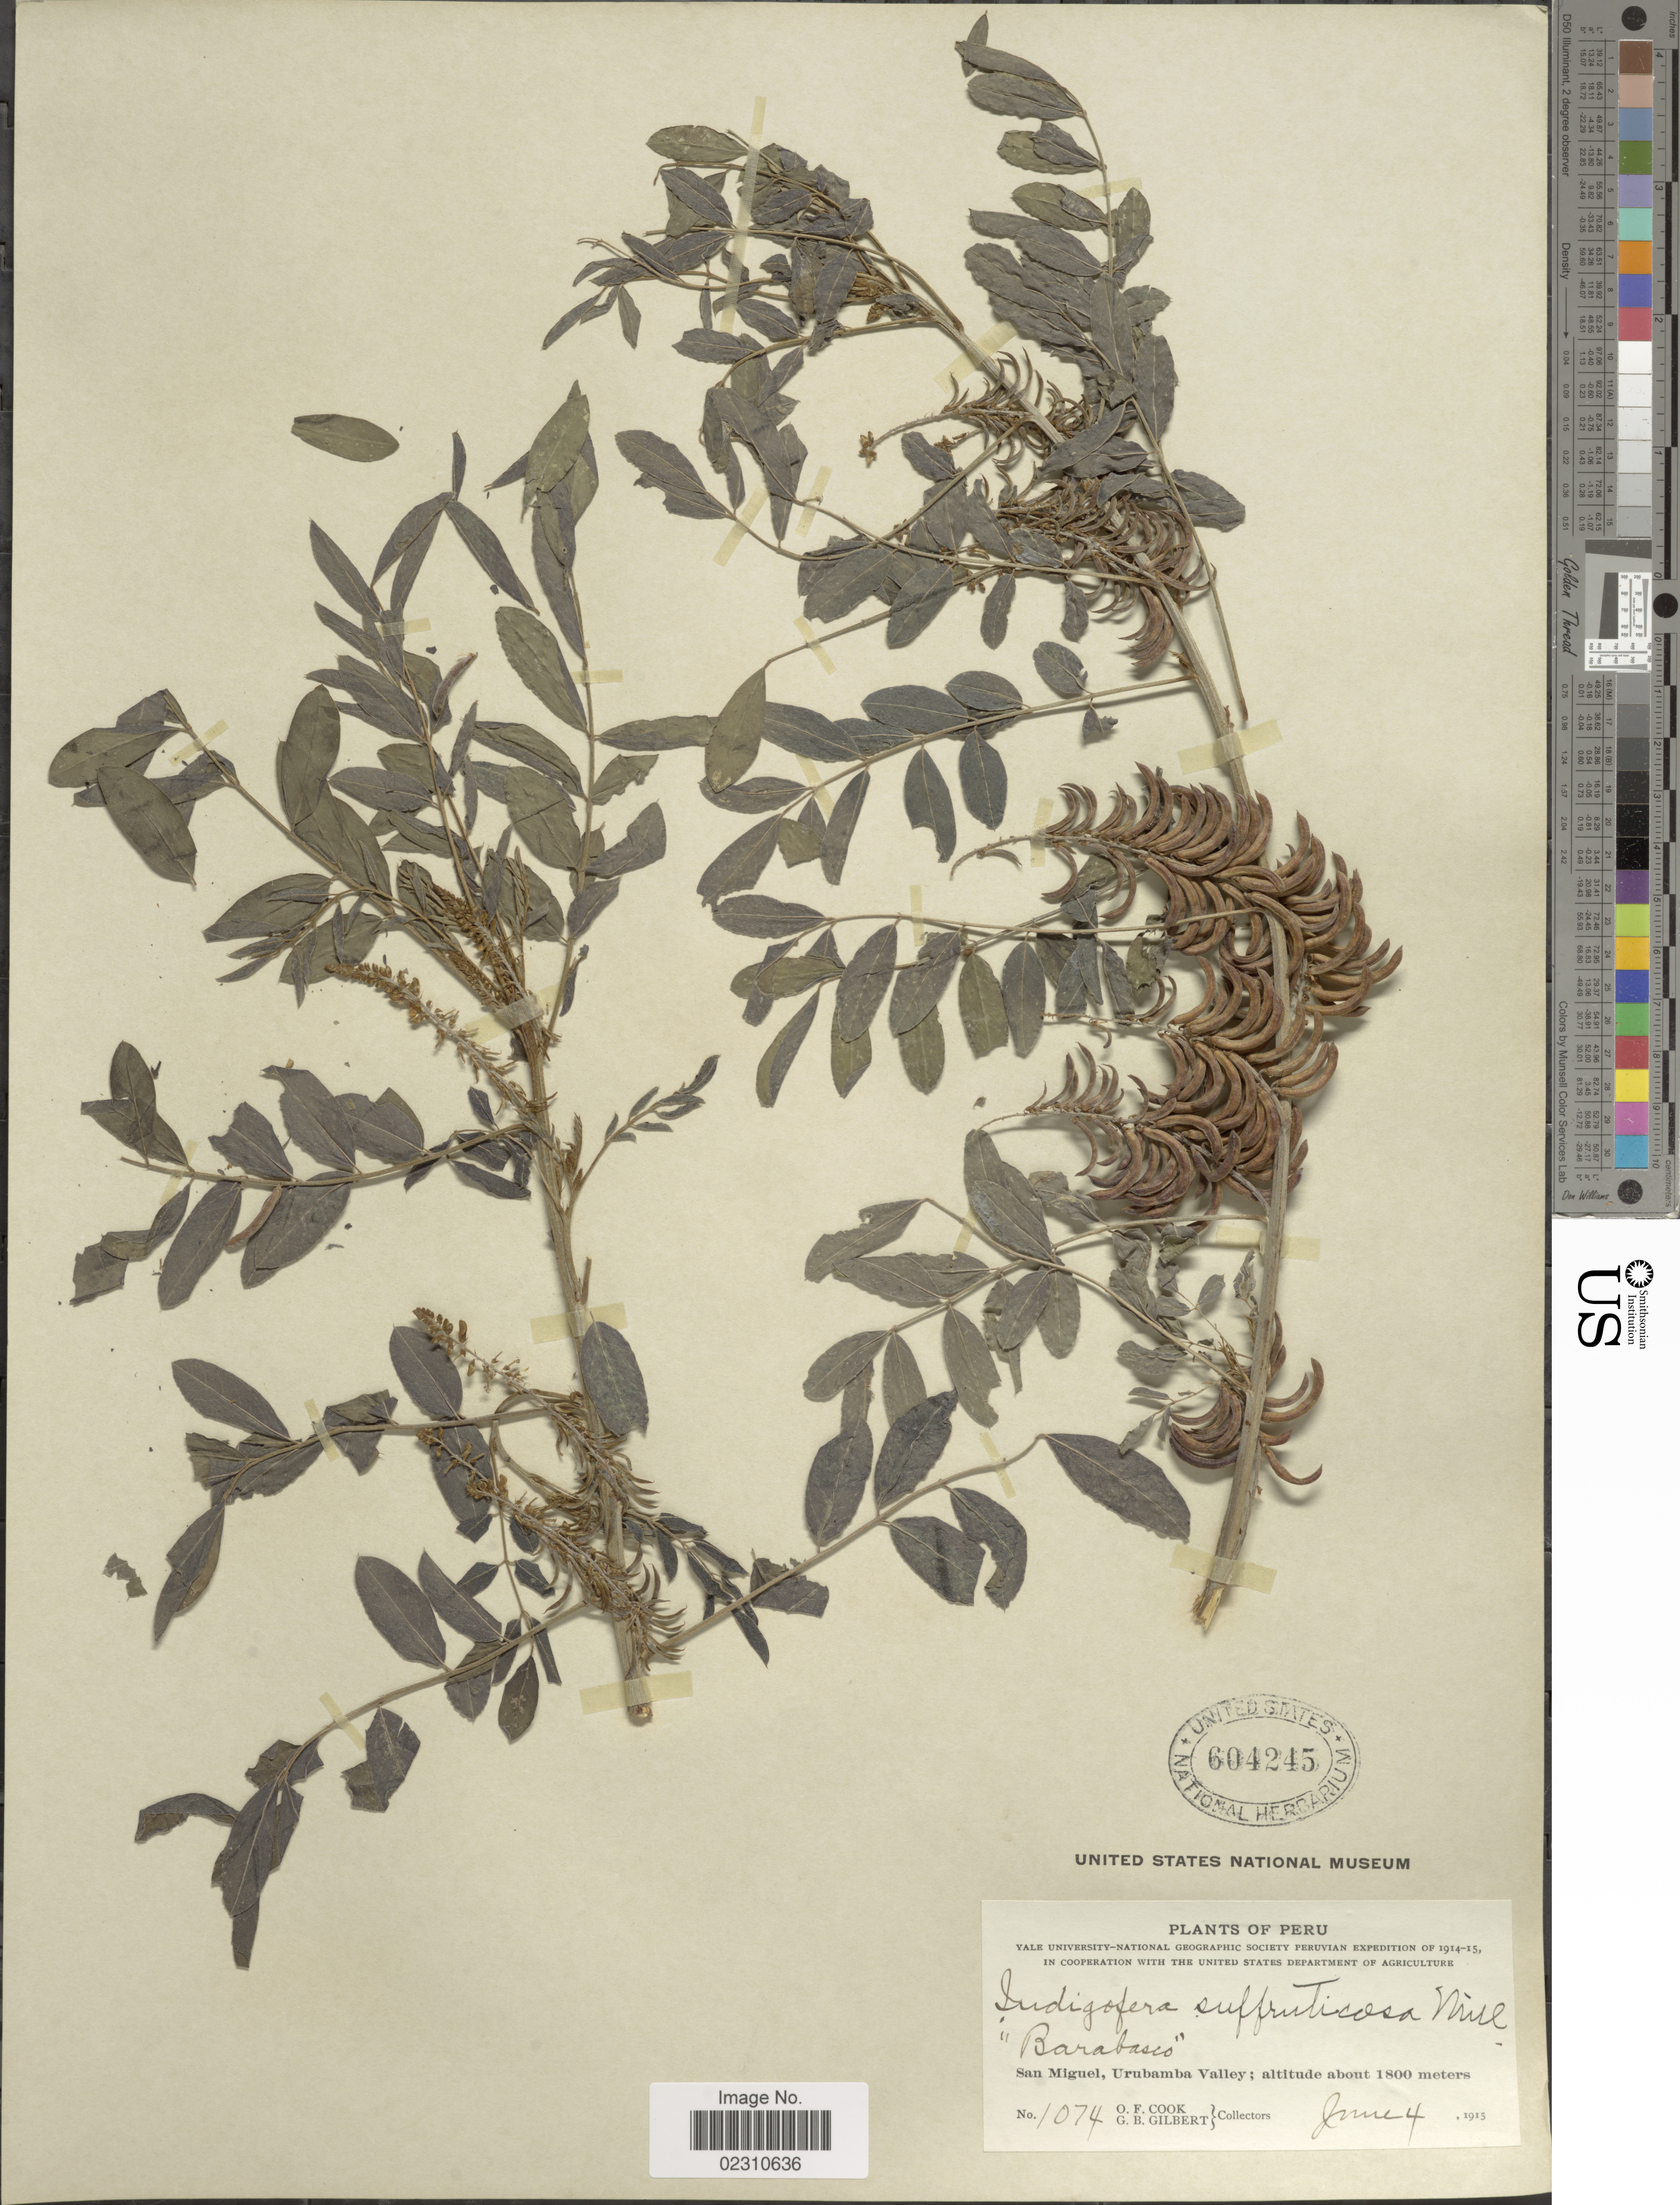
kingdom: Plantae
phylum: Tracheophyta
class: Magnoliopsida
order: Fabales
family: Fabaceae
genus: Indigofera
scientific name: Indigofera suffruticosa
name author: Mill.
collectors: O. F. Cook & G. B. Gilbert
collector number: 1074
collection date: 1915-06-04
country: Peru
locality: Peru, San Miguel, Urubamba Valley.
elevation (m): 1800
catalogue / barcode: US 604245